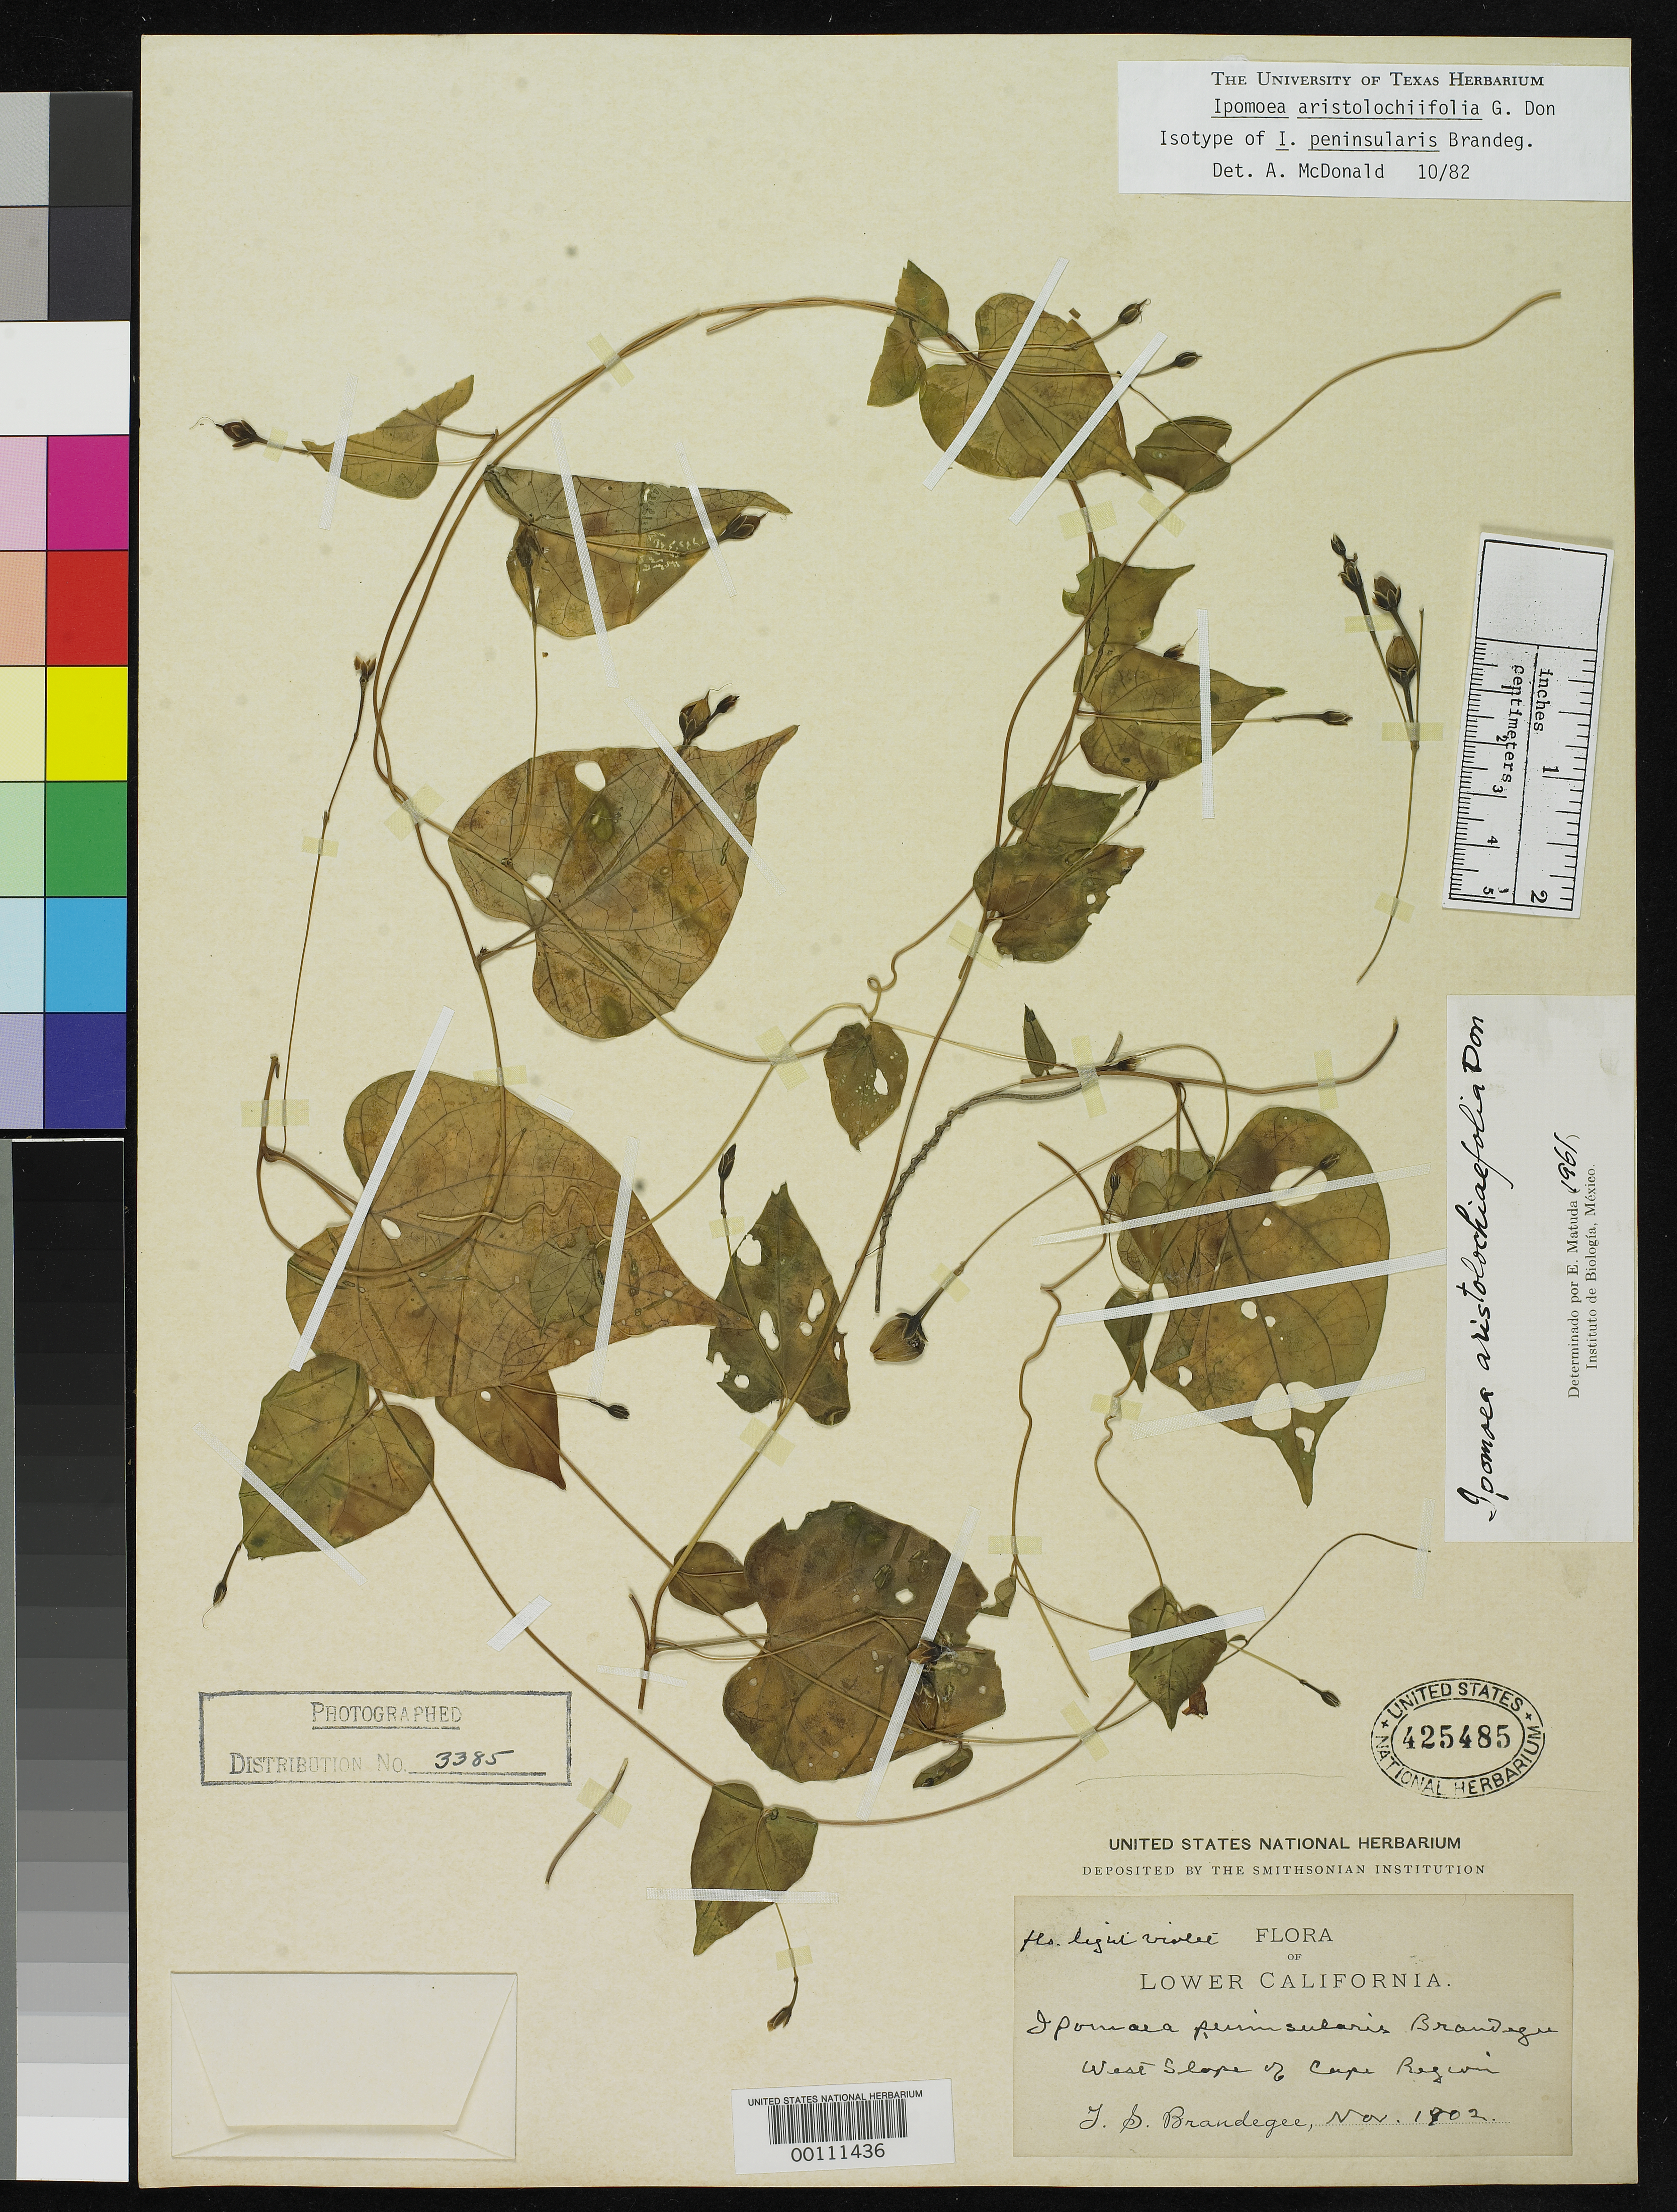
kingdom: Plantae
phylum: Tracheophyta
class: Magnoliopsida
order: Solanales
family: Convolvulaceae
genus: Ipomoea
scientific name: Ipomoea peninsularis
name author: Brandegee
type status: Type Collection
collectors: T. S. Brandegee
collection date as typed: Nov 1902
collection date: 1902-11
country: Mexico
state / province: Baja California Sur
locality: W slope of cape region.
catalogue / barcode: US 425485